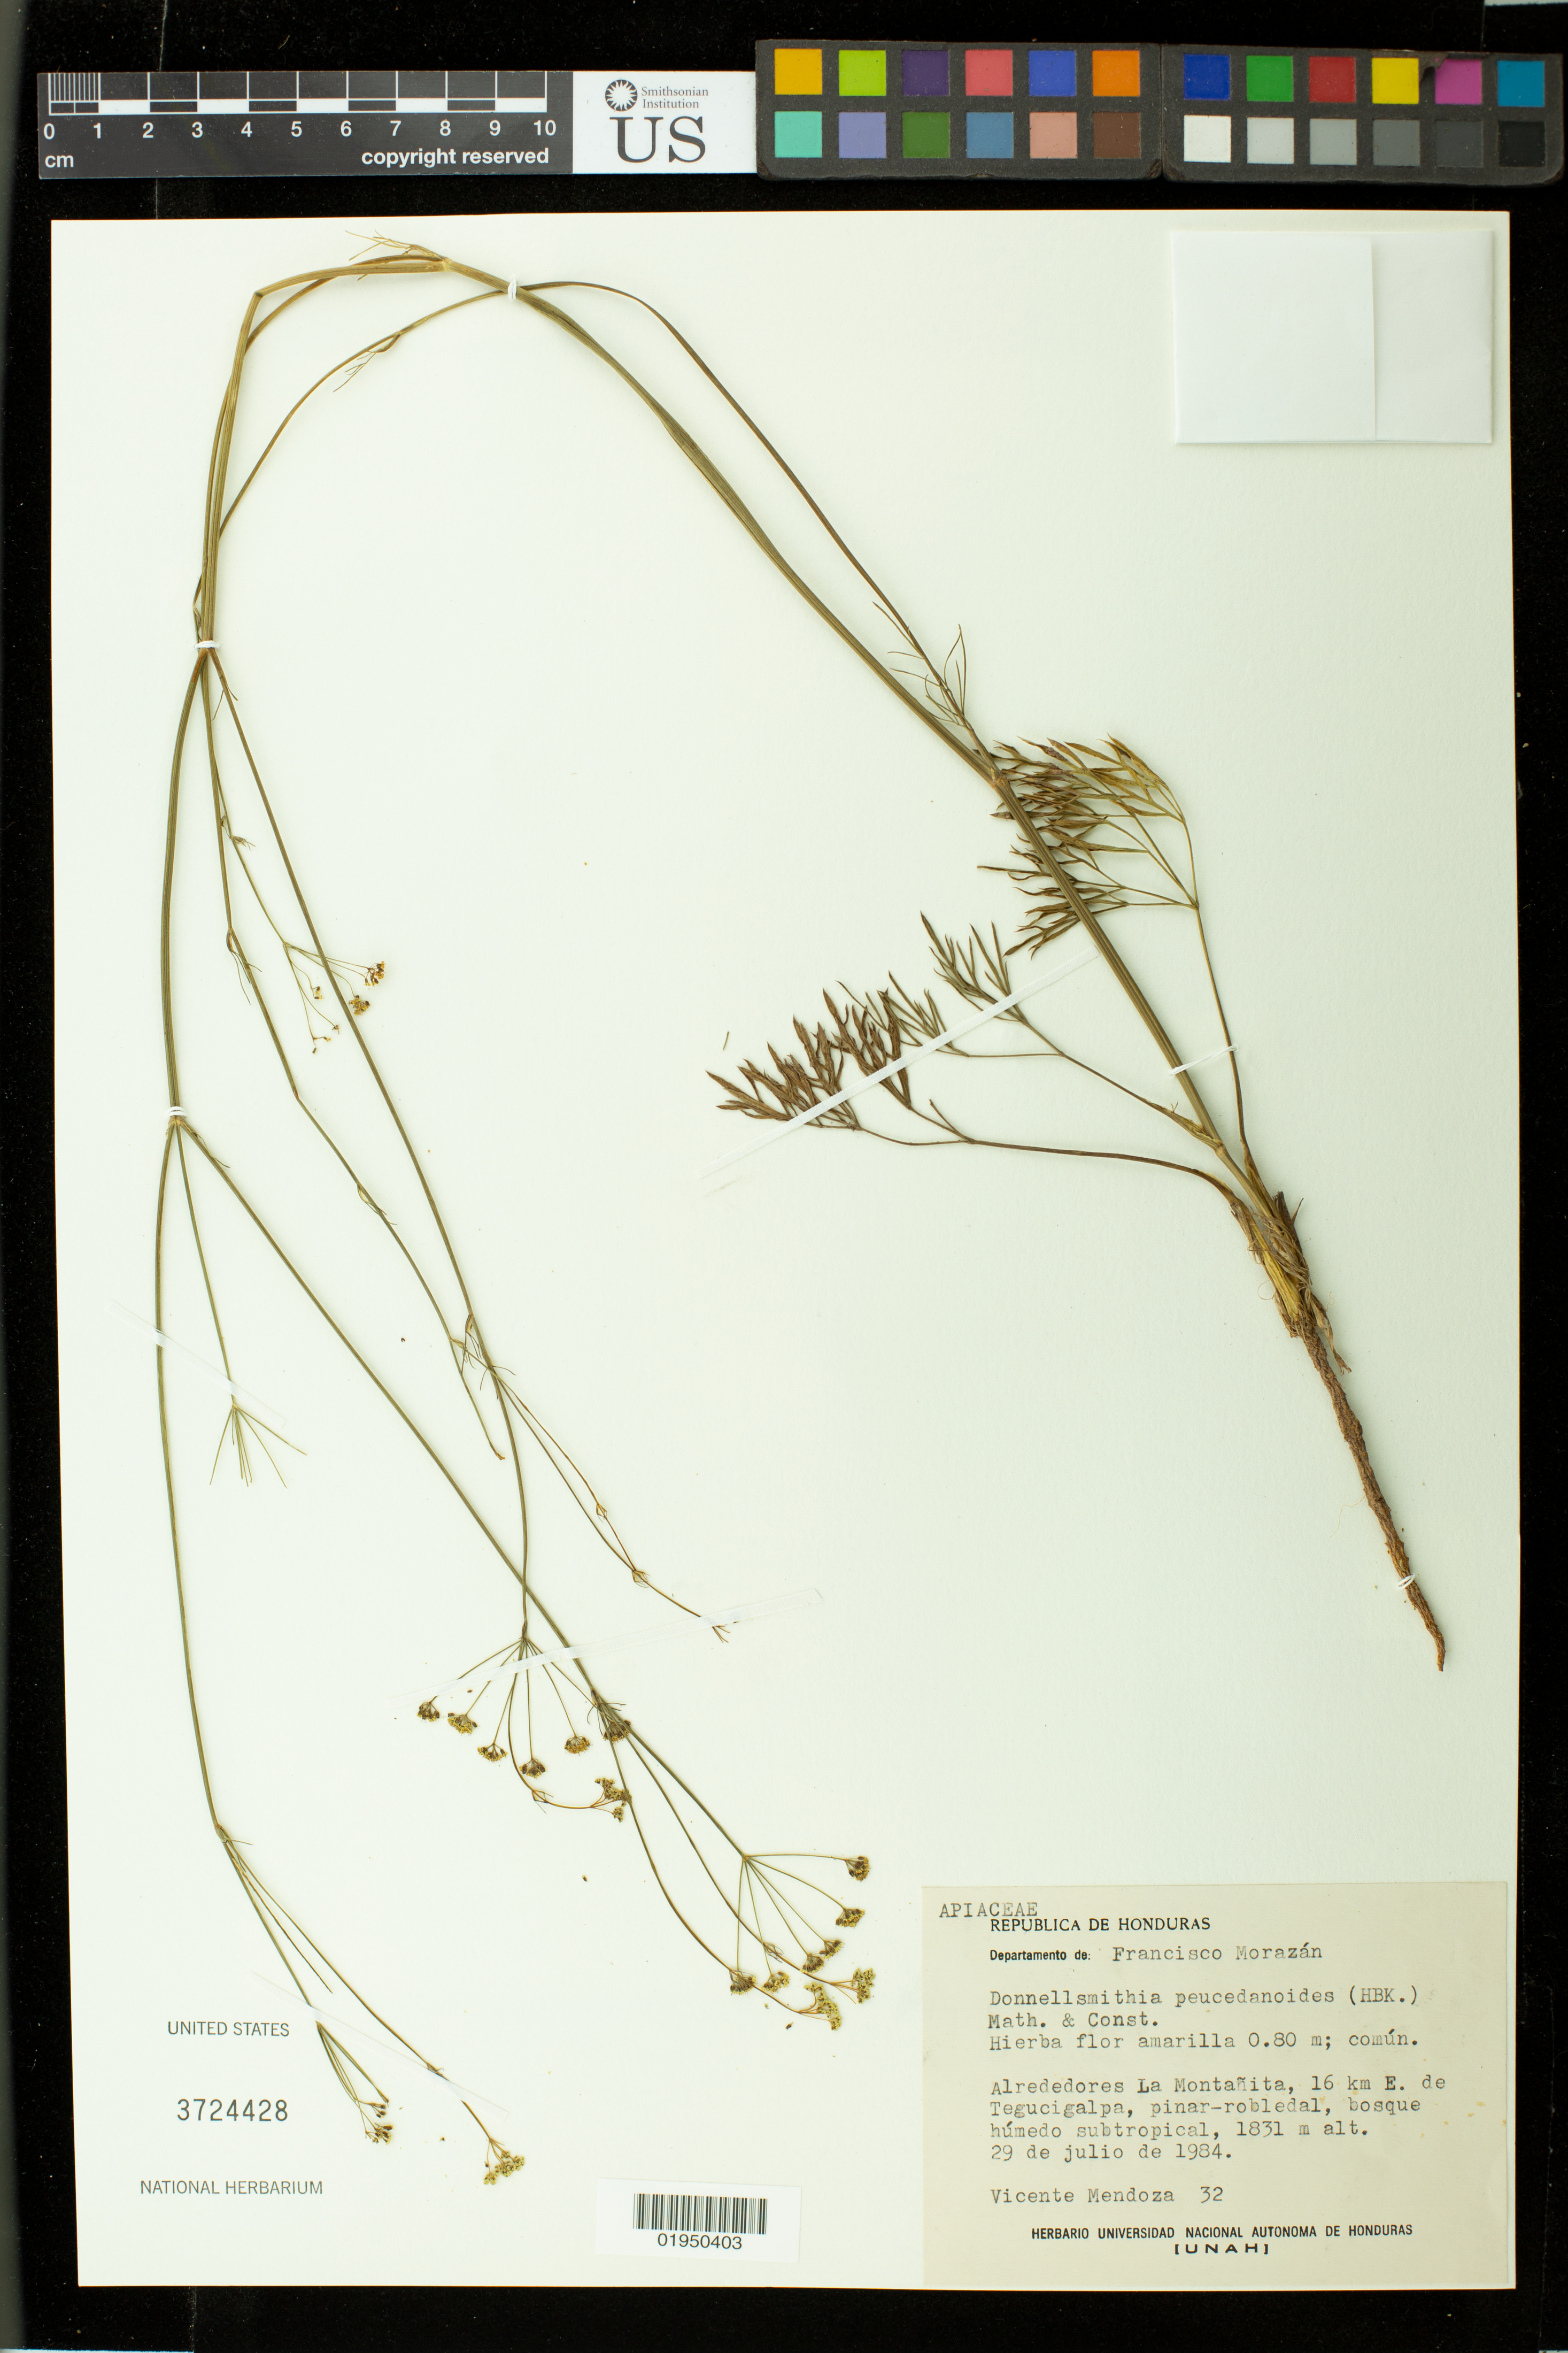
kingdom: Plantae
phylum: Tracheophyta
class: Magnoliopsida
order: Apiales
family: Apiaceae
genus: Donnellsmithia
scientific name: Donnellsmithia peucedanoides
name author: (Kunth) Mathias & Constance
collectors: V. Mendoza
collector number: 32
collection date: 1984-07-29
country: Honduras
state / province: Fco. Morazán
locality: Alrededores La Montanita, 16km E. de Tequcigalpa, pinar-robledal, bosque humedo subtropical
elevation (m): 1931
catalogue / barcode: US 3724428